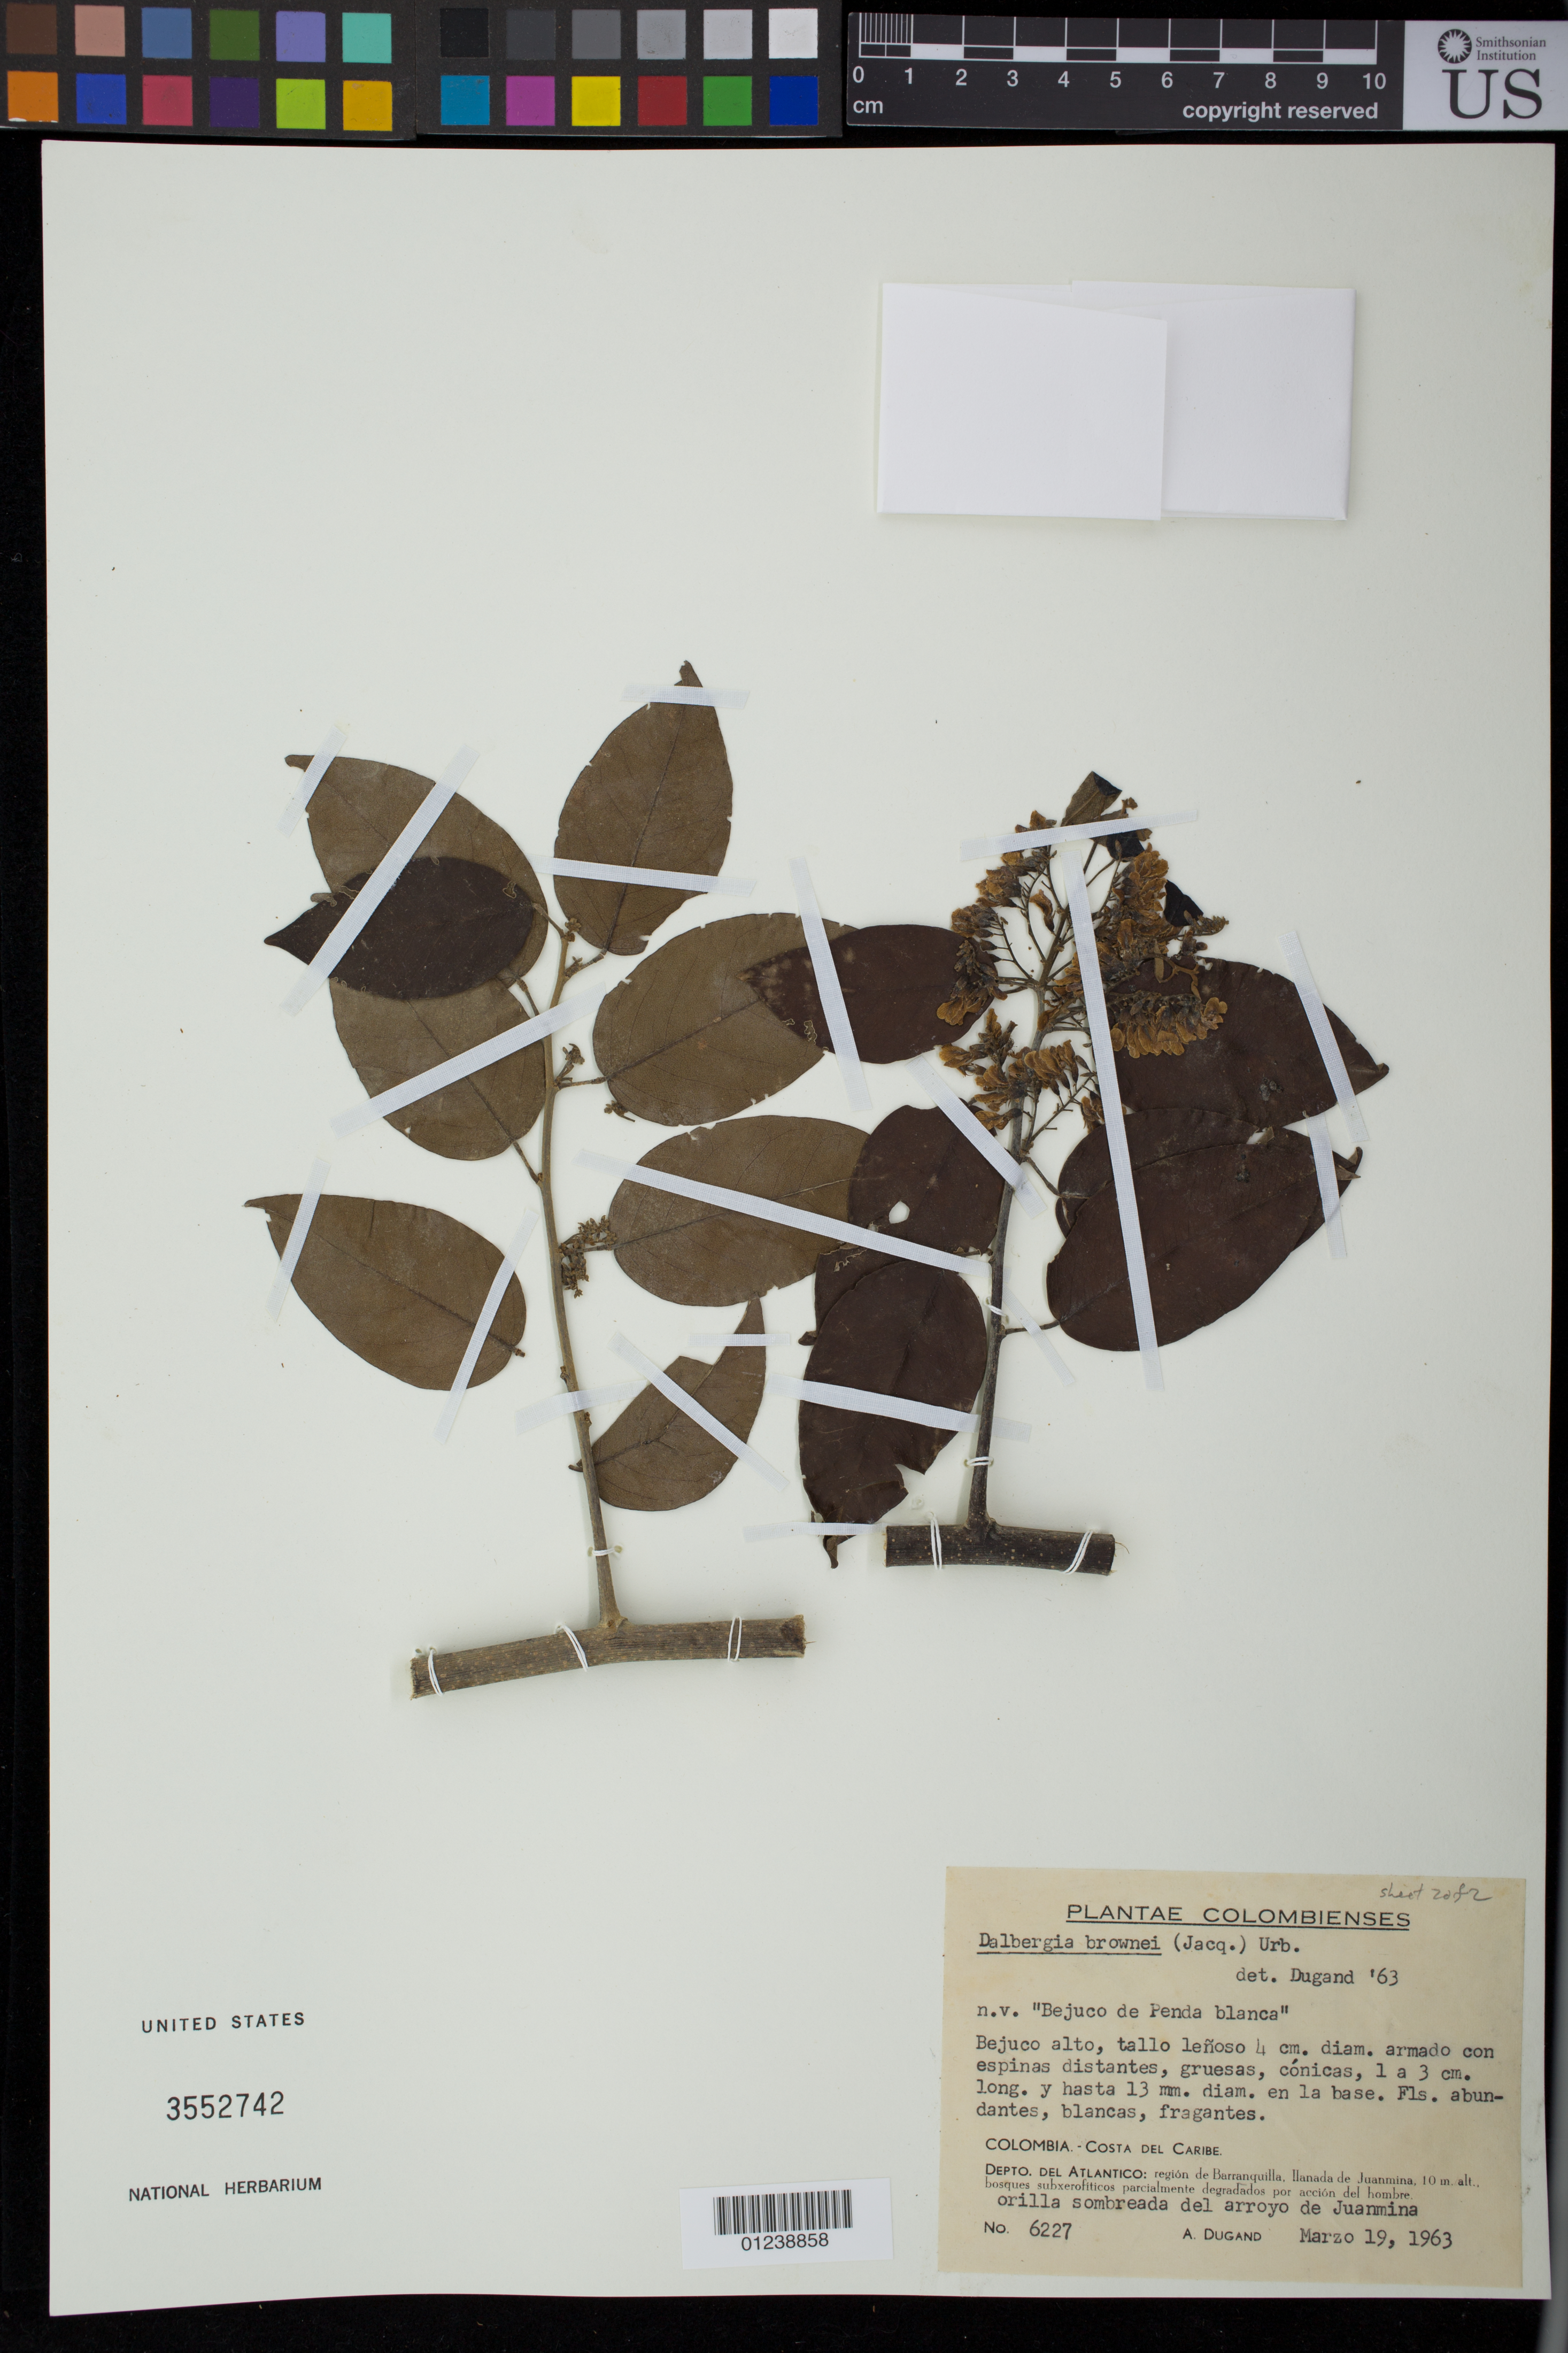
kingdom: Plantae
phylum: Tracheophyta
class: Magnoliopsida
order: Fabales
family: Fabaceae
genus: Dalbergia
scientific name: Dalbergia brownei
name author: (Jacq.) Schinz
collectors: A. Dugand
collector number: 6227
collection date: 1963-03-19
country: Colombia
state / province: Atlantico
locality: region de Barranquilla, Ilanada de Juanmina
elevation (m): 10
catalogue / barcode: US 3552742